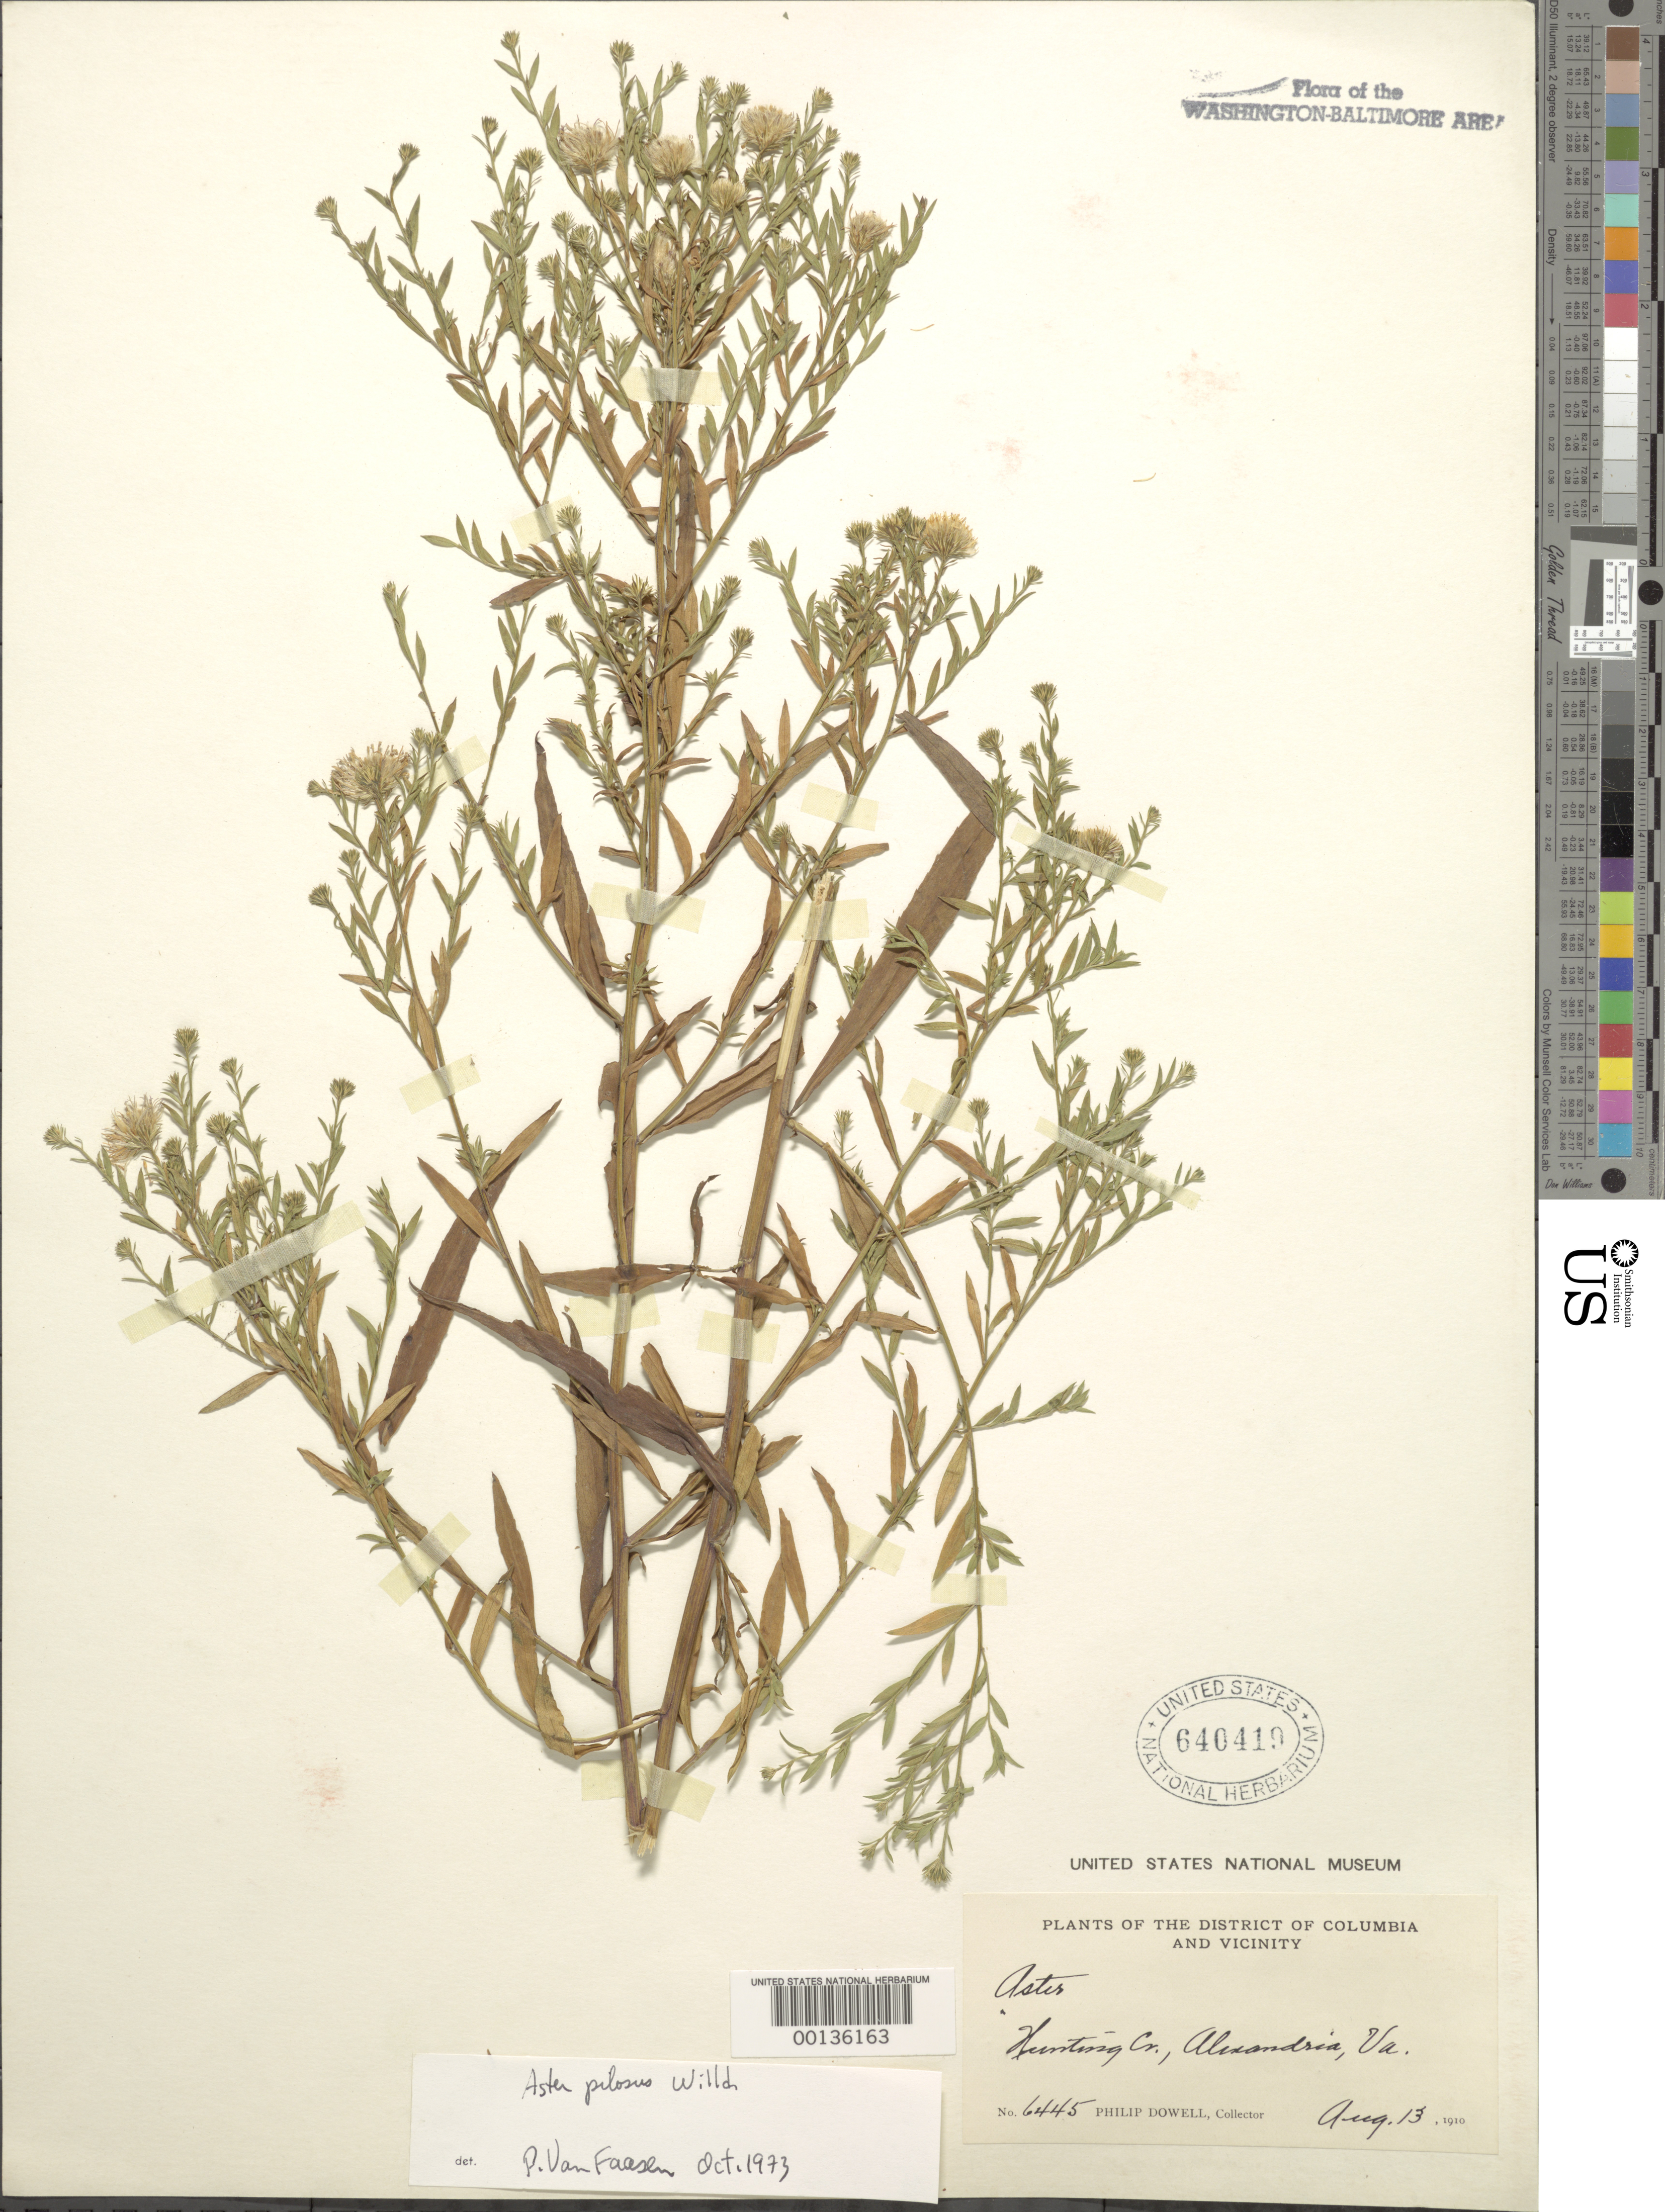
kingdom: Plantae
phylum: Tracheophyta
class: Magnoliopsida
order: Asterales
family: Asteraceae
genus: Symphyotrichum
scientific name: Symphyotrichum pilosum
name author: (Willd.) G.L. Nesom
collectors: P. Dowell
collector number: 6445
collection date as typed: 13 Aug 1910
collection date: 1910-08-13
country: United States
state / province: Virginia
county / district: Fairfax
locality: Hunting Creek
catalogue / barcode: US 640419